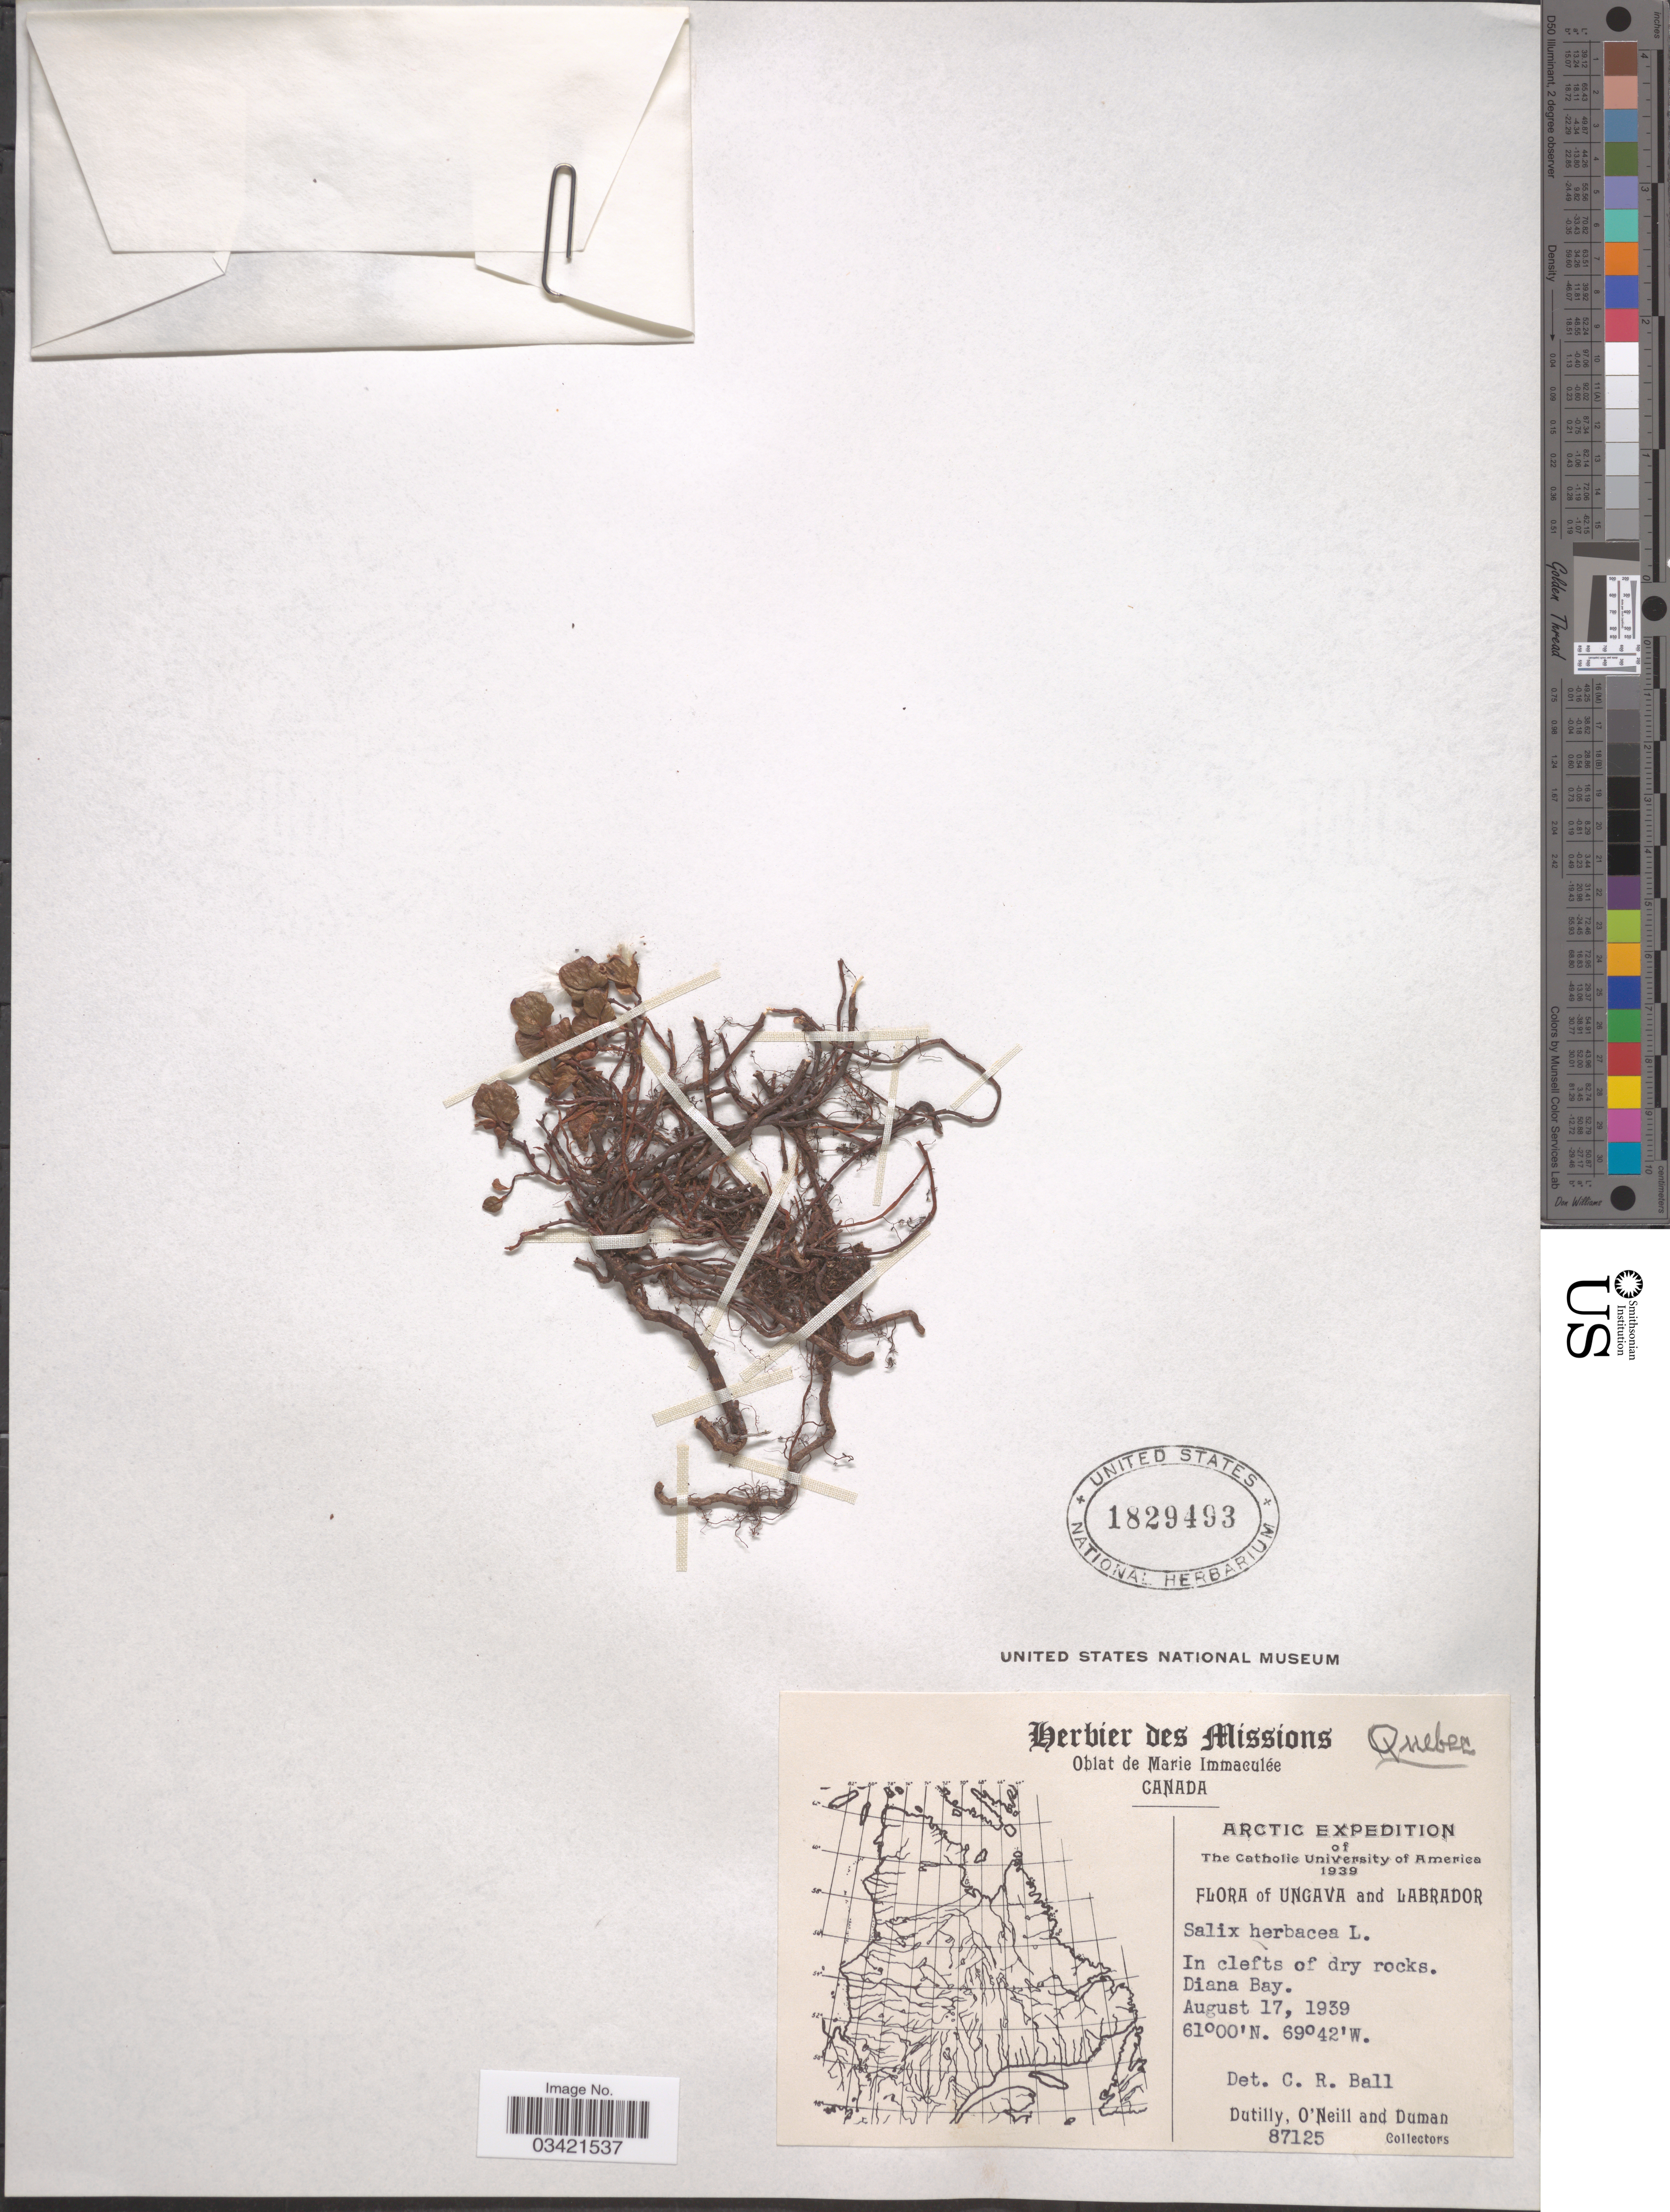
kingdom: Plantae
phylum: Tracheophyta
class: Magnoliopsida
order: Malpighiales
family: Salicaceae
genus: Salix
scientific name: Salix herbacea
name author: L.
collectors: -. Dutilly, O' Neill & -. Duman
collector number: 87125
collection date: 1939-08-17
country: Canada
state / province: Newfoundland and Labrador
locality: Ungava and Labrador. In clefts of dry rocks. Diana Bay.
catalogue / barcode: US 1829493